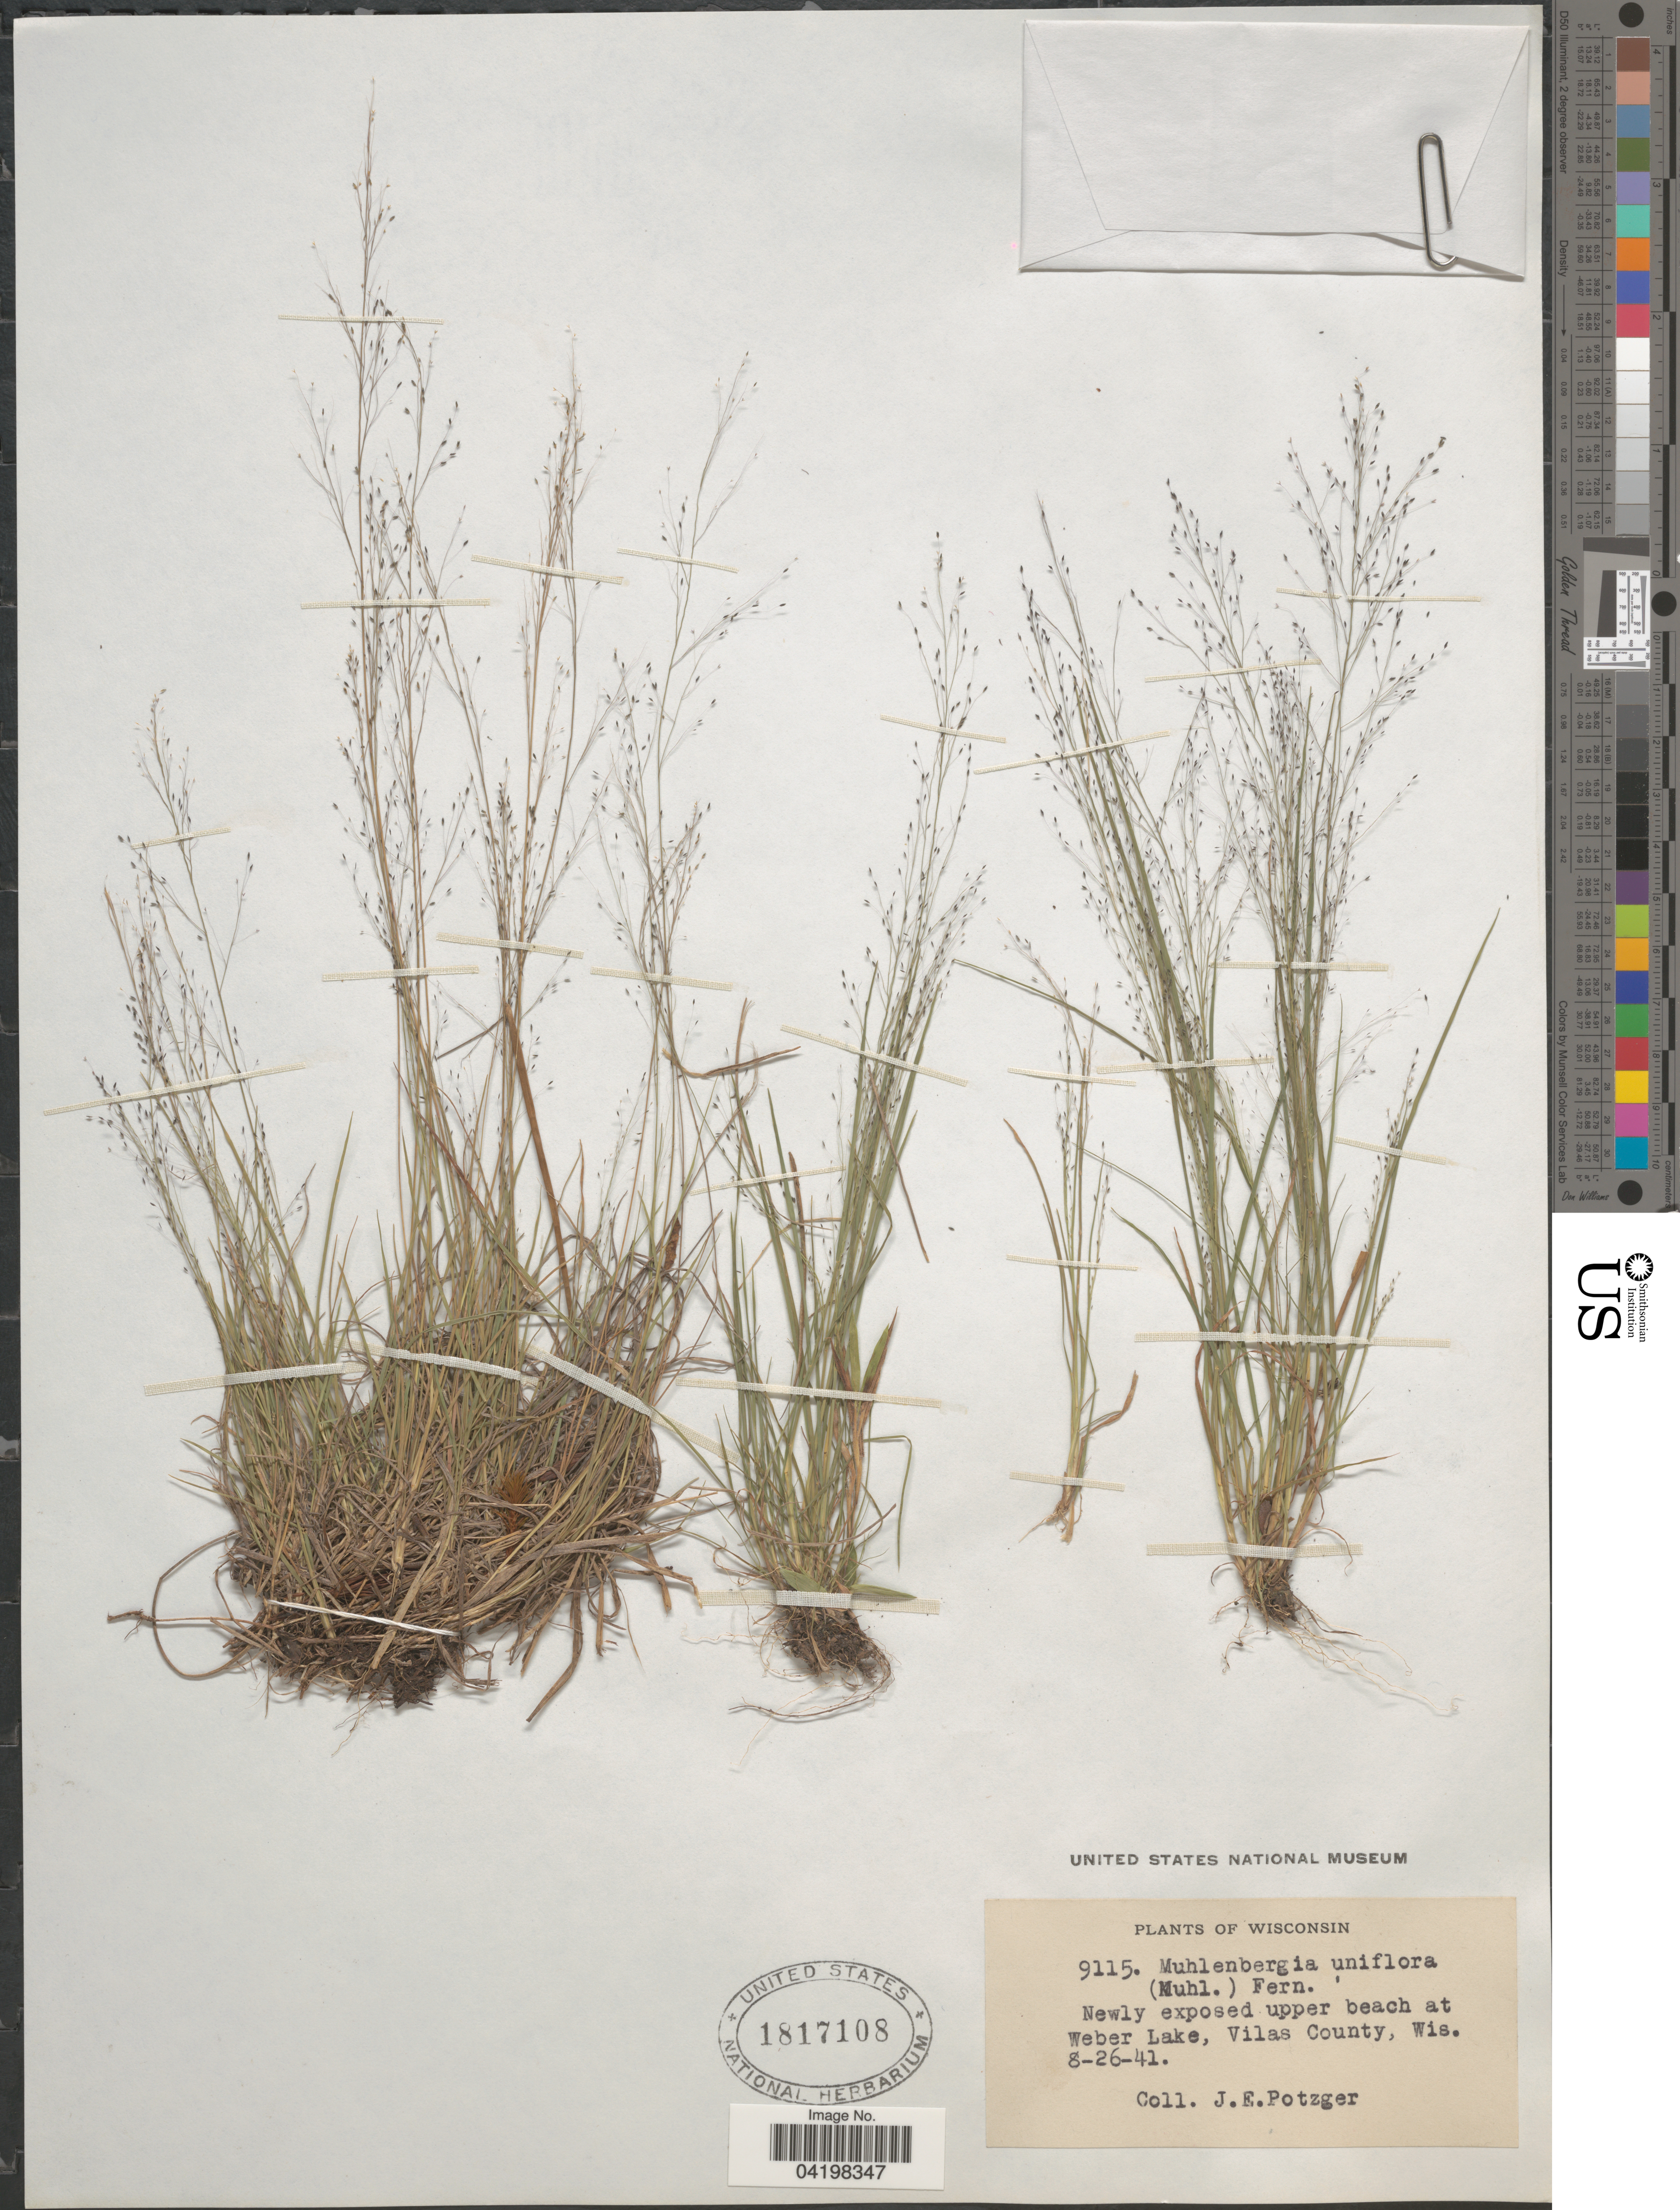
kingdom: Plantae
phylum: Tracheophyta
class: Liliopsida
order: Poales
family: Poaceae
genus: Muhlenbergia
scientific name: Muhlenbergia uniflora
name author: (Muhl.) Fernald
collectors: J. Potzger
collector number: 9115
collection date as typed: Transcribed d/m/y: 26/8/41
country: United States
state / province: Wisconsin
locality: Newly exposed upper beach at Weber Lake, Vilas County.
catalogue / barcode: US 1817108